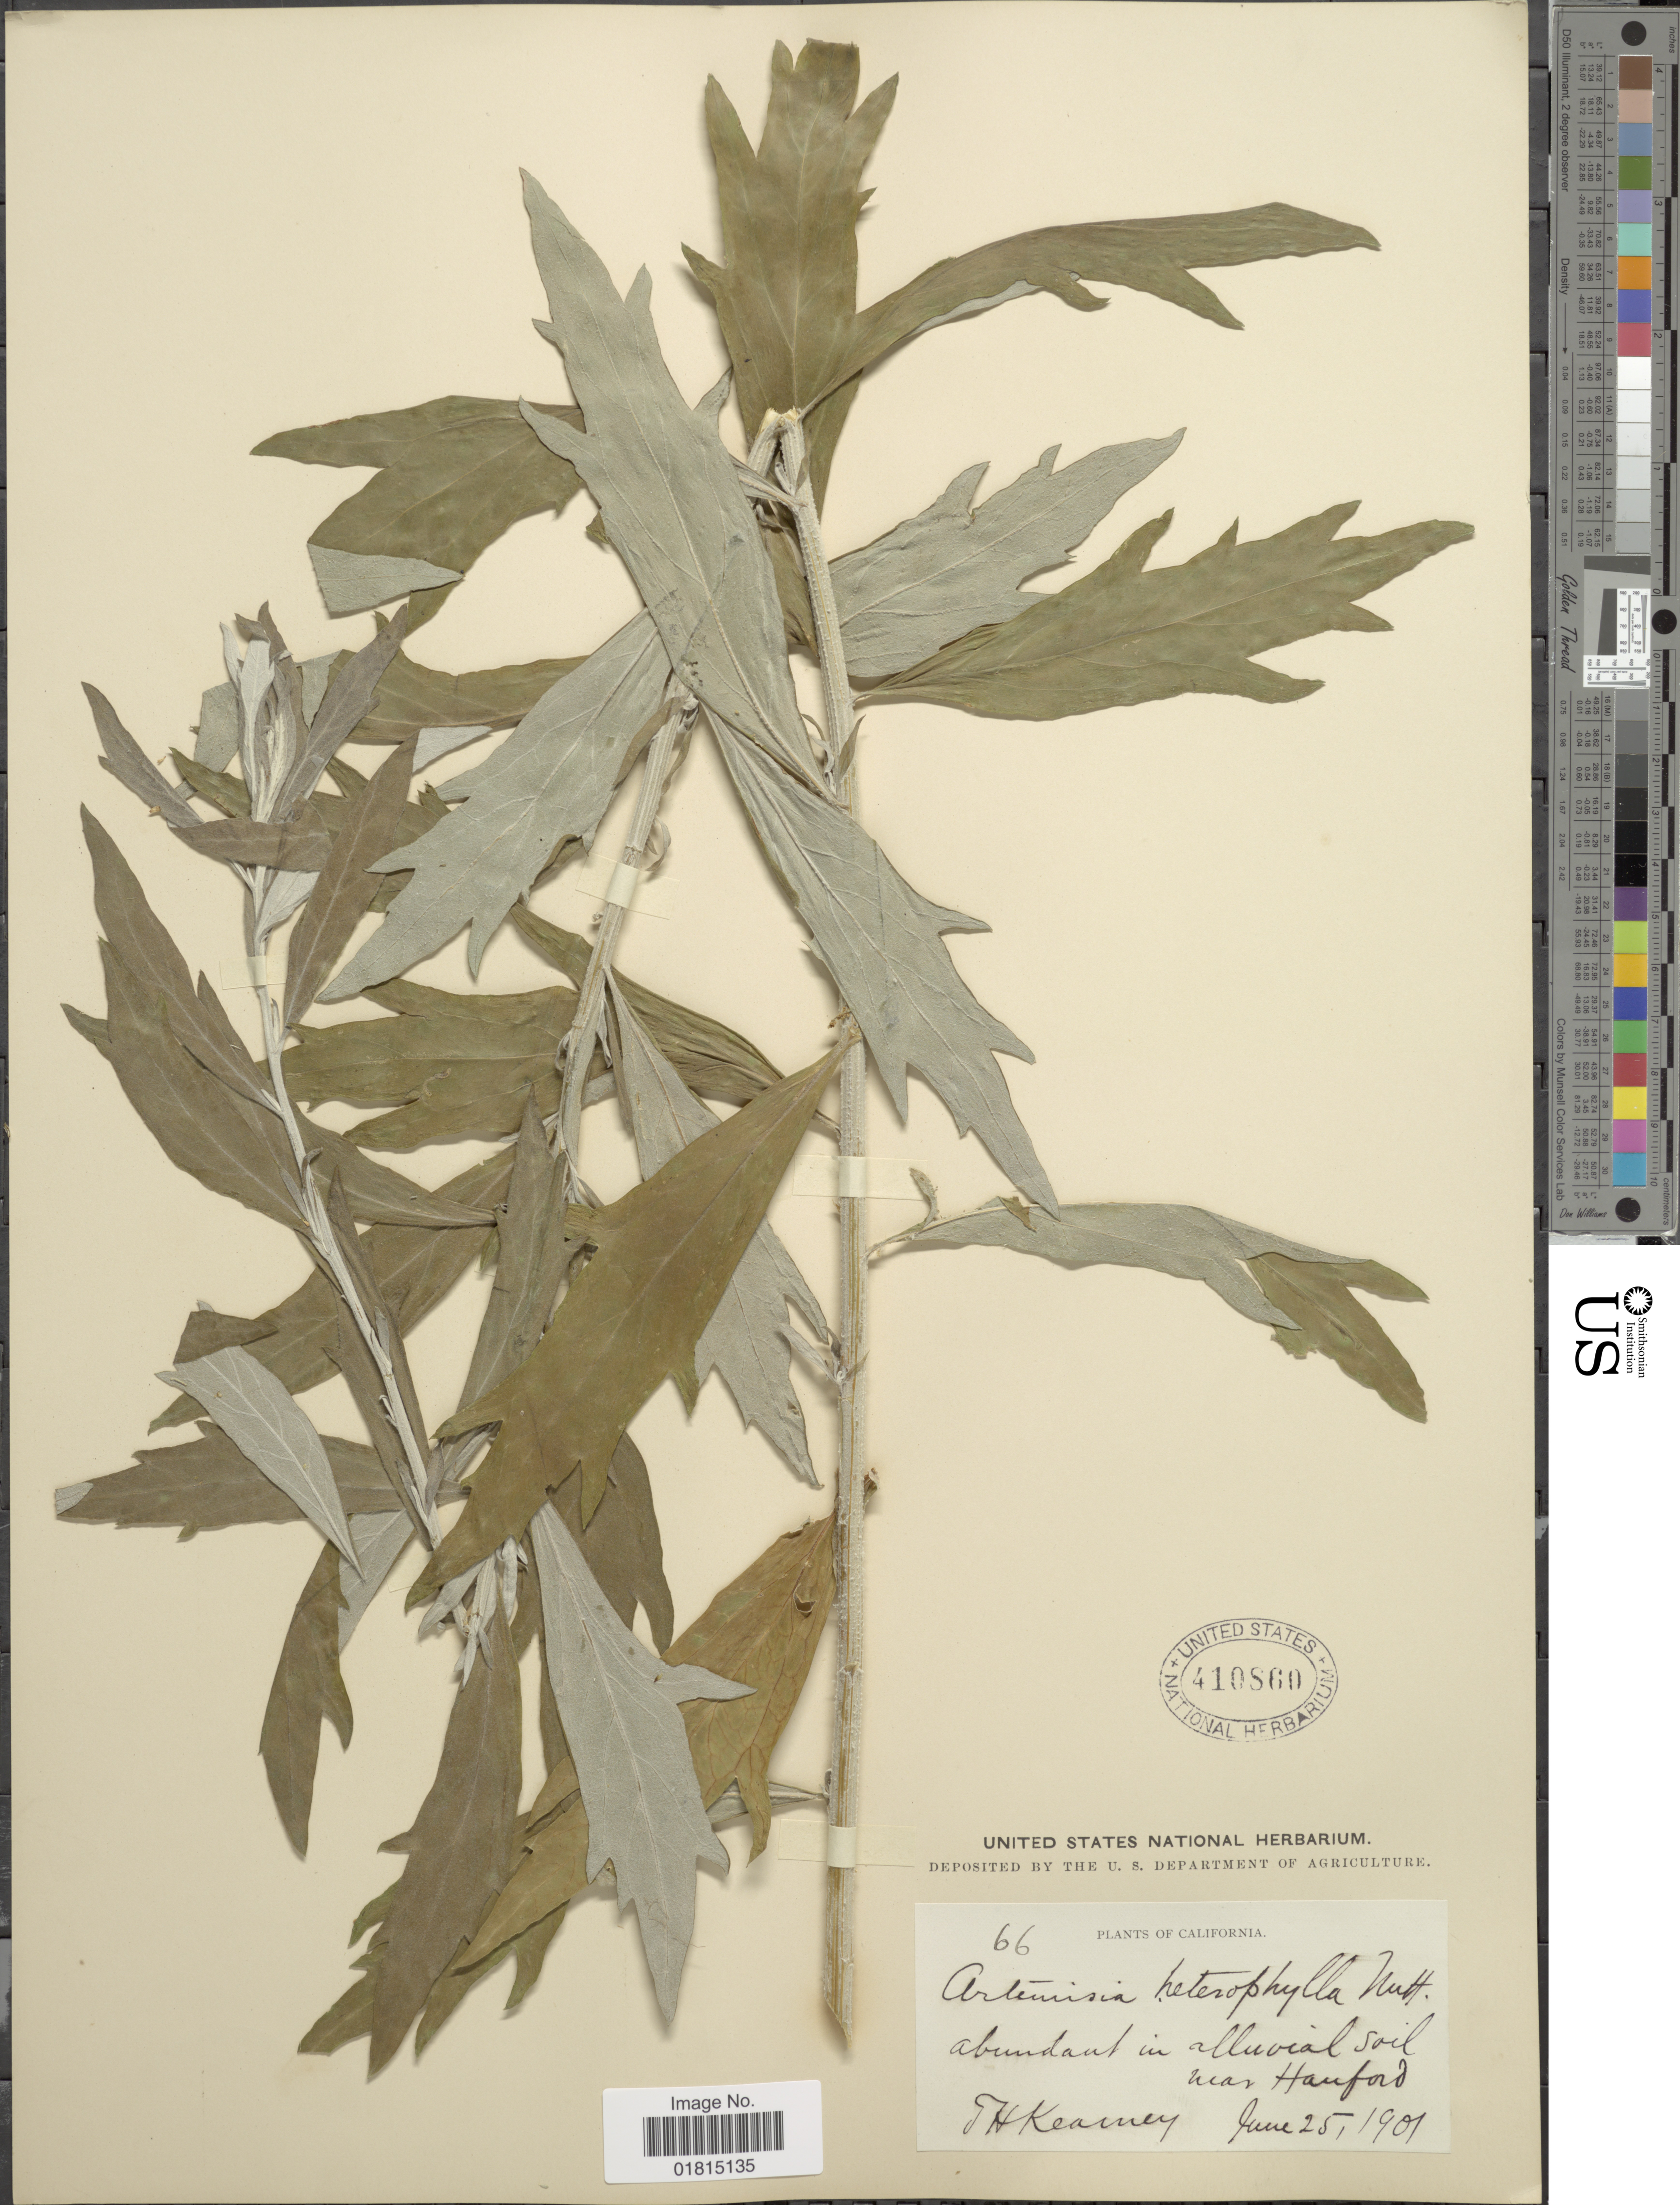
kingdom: Plantae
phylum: Tracheophyta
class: Magnoliopsida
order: Asterales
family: Asteraceae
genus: Artemisia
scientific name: Artemisia douglasiana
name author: Besser ex Hook.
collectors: T. H. Kearney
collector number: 66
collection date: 1901-06-25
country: United States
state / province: California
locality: Abundant in alluvial soil near Hanford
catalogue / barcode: US 410860